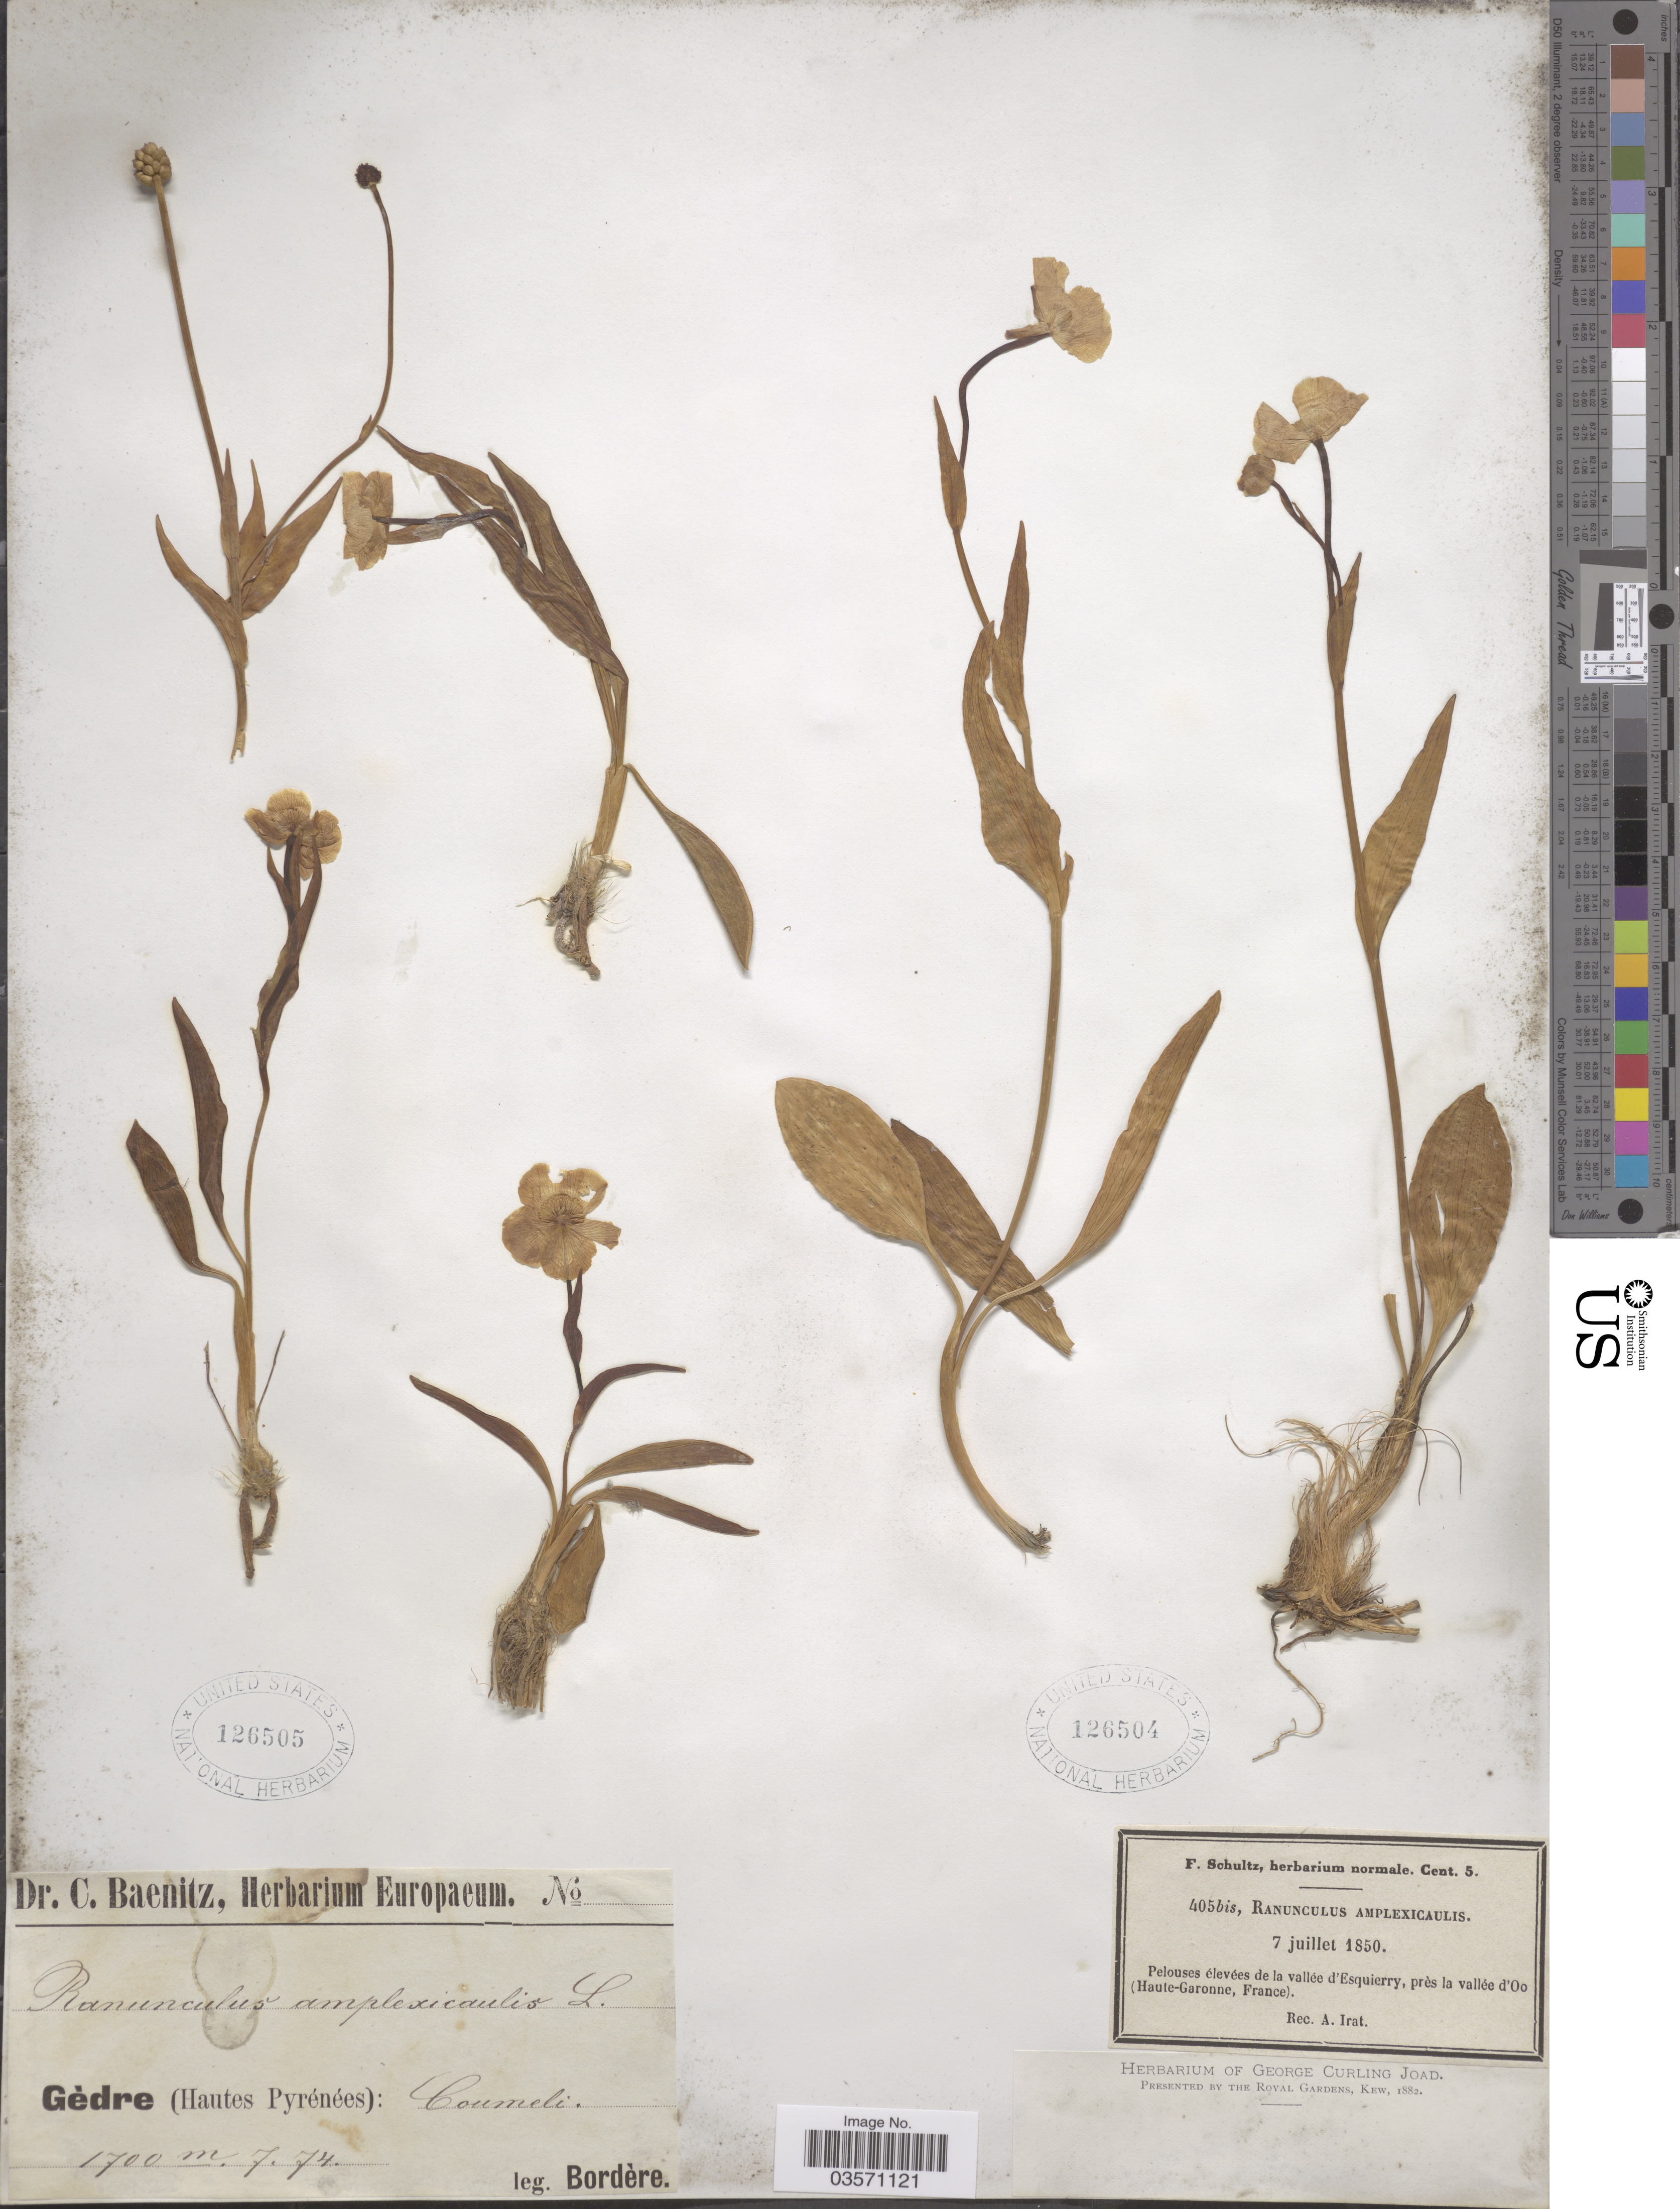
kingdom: Plantae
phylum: Tracheophyta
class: Magnoliopsida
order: Ranunculales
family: Ranunculaceae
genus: Ranunculus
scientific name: Ranunculus amplexicaulis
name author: L.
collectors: F. Schultz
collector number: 405bis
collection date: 1850-07-07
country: France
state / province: Occitanie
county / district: Haute-Garonne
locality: Pelouses élevées de la vallée d'Esquierry, près la vallée d'Oo (Haute-Garonne).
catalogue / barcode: US 126504